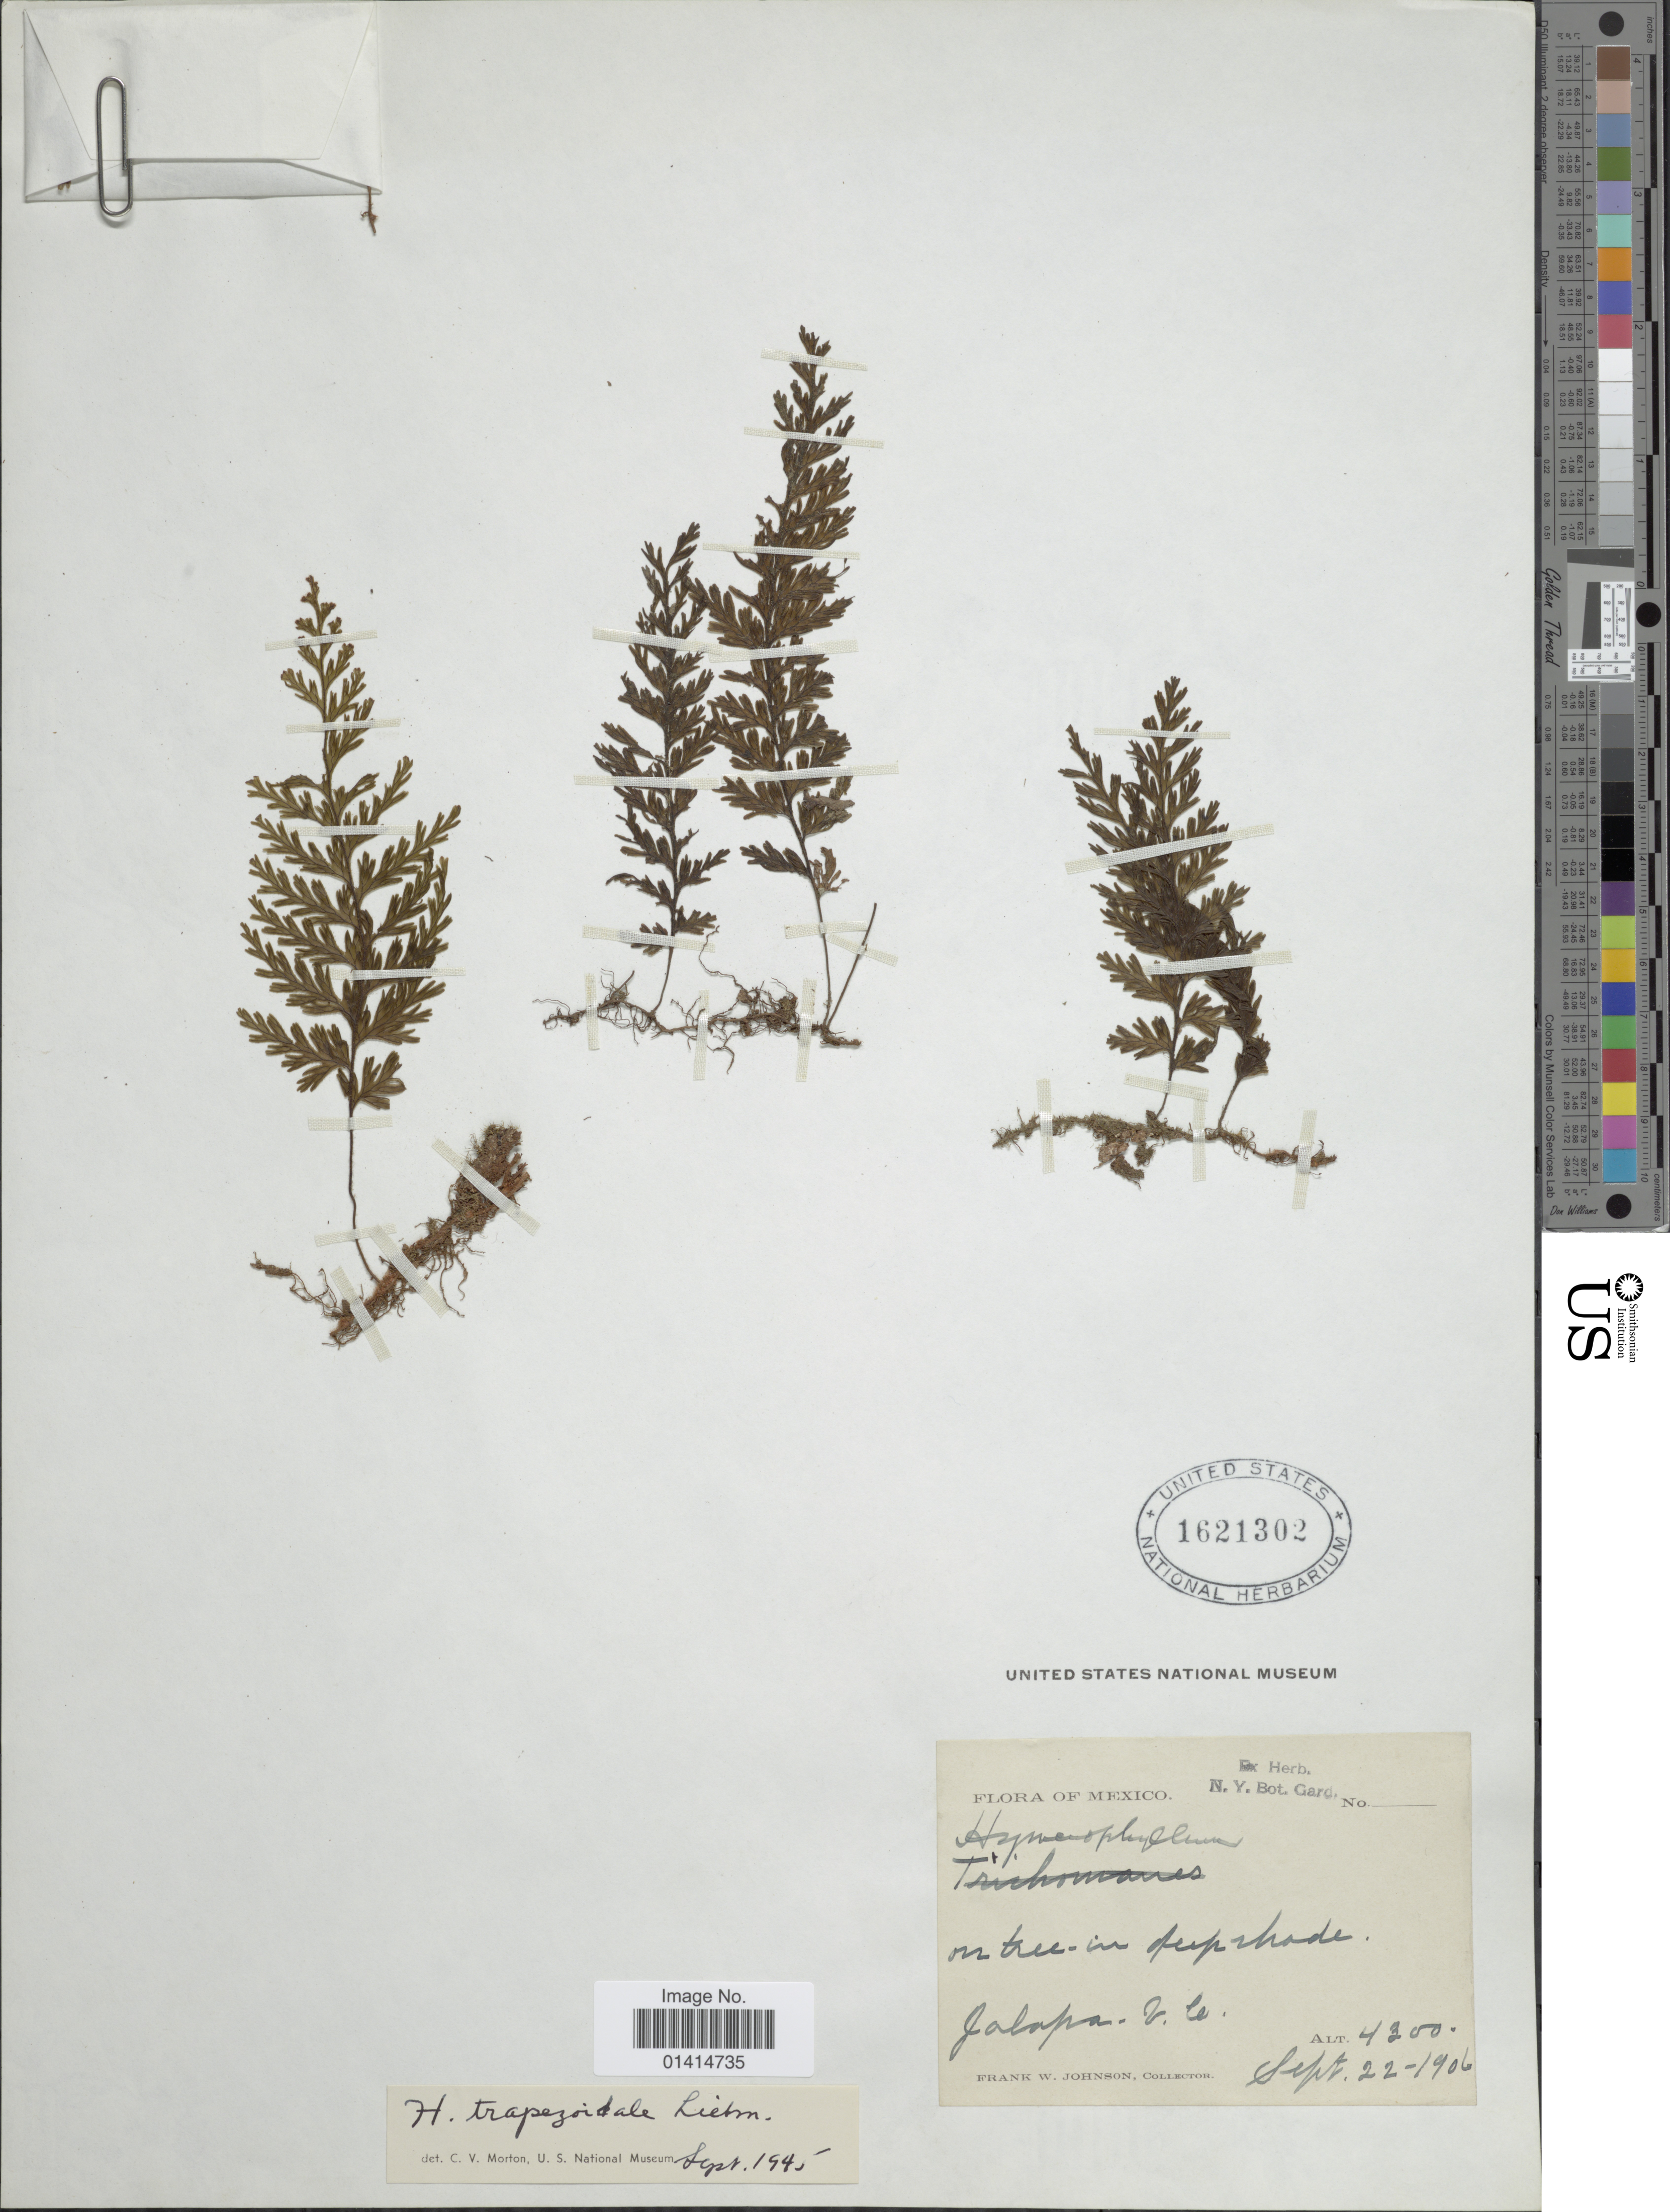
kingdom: Plantae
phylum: Tracheophyta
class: Polypodiopsida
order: Hymenophyllales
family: Hymenophyllaceae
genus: Hymenophyllum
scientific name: Hymenophyllum trapezoidale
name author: Liebm.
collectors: F. W. Johnson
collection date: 1906-09-22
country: Mexico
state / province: Veracruz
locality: Jalapa, V.C.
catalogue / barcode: US 1621302